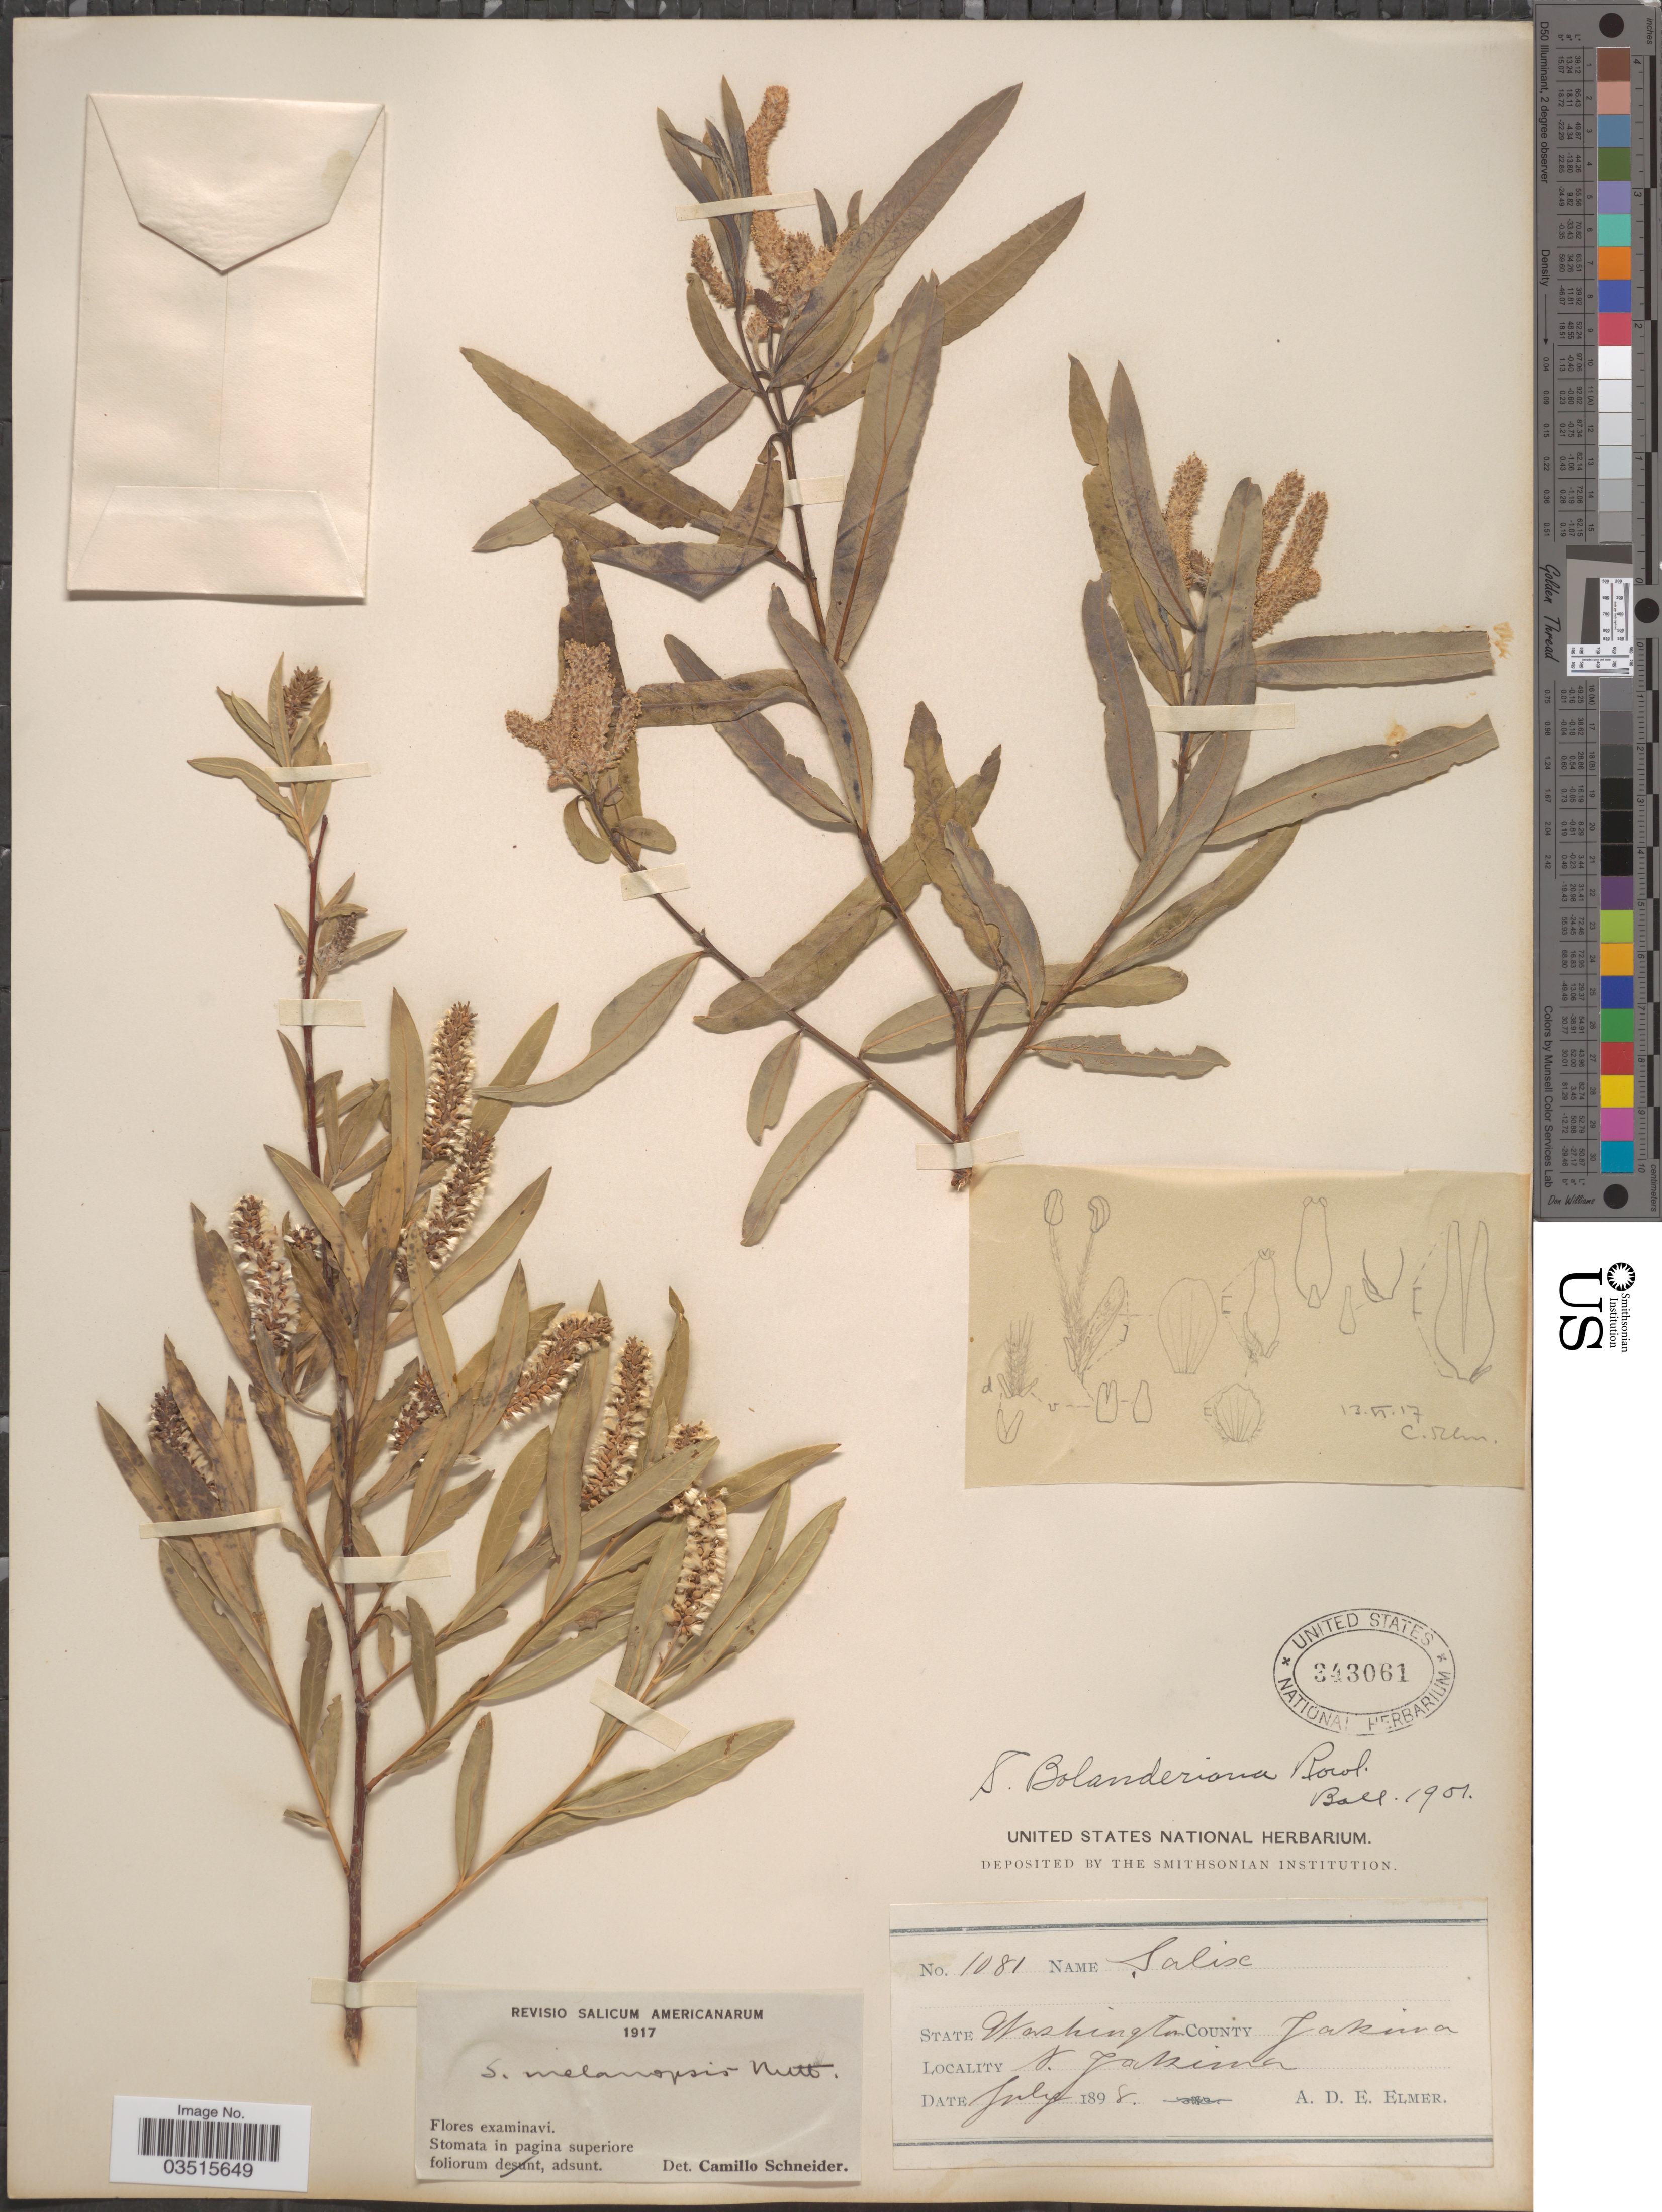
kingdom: Plantae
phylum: Tracheophyta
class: Magnoliopsida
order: Malpighiales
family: Salicaceae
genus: Salix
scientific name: Salix melanopsis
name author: Nutt.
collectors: A. D. E. Elmer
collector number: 1081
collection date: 1898-07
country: United States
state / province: Washington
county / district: Yakima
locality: S. Yakima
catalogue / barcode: US 343061